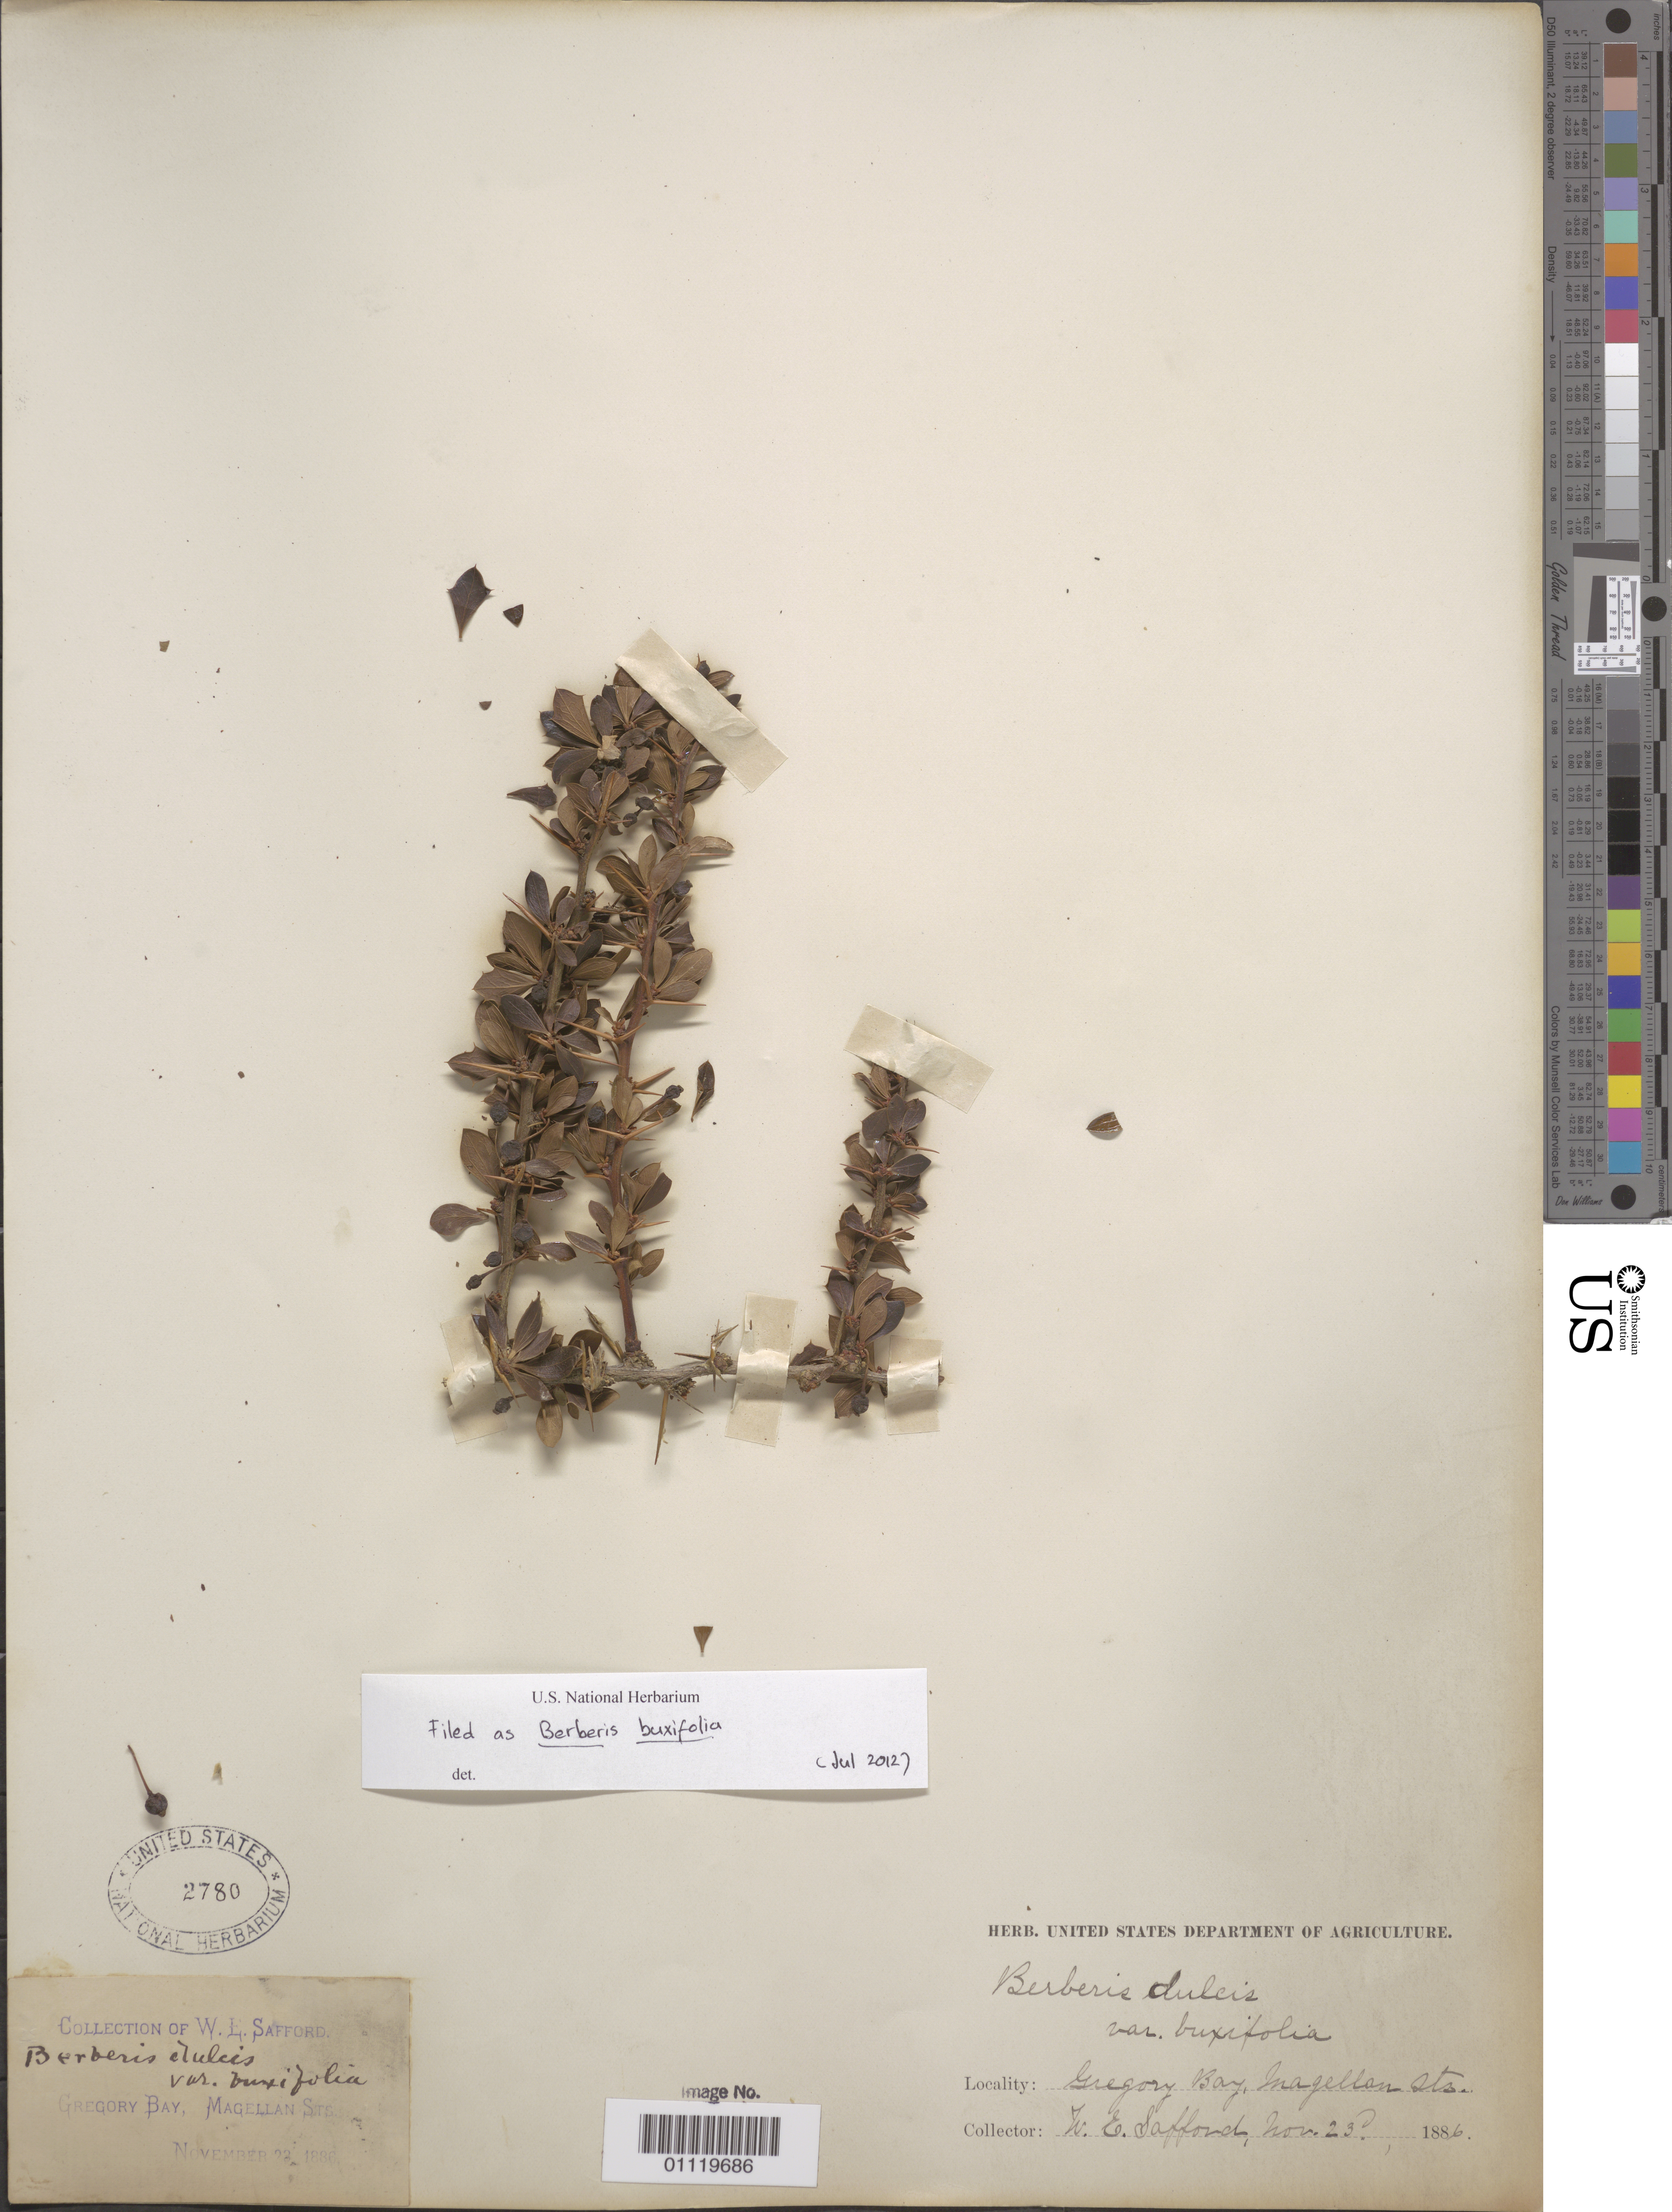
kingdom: Plantae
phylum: Tracheophyta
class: Magnoliopsida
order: Ranunculales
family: Berberidaceae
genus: Berberis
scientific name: Berberis buxifolia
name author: Lam.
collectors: W. E. Safford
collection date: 1886-11-23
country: Chile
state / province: Magallanes y de la Antártica Chilena (XII)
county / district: Tierra del Fuego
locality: Straits of Magellan, Gregory Bay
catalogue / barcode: US 2780